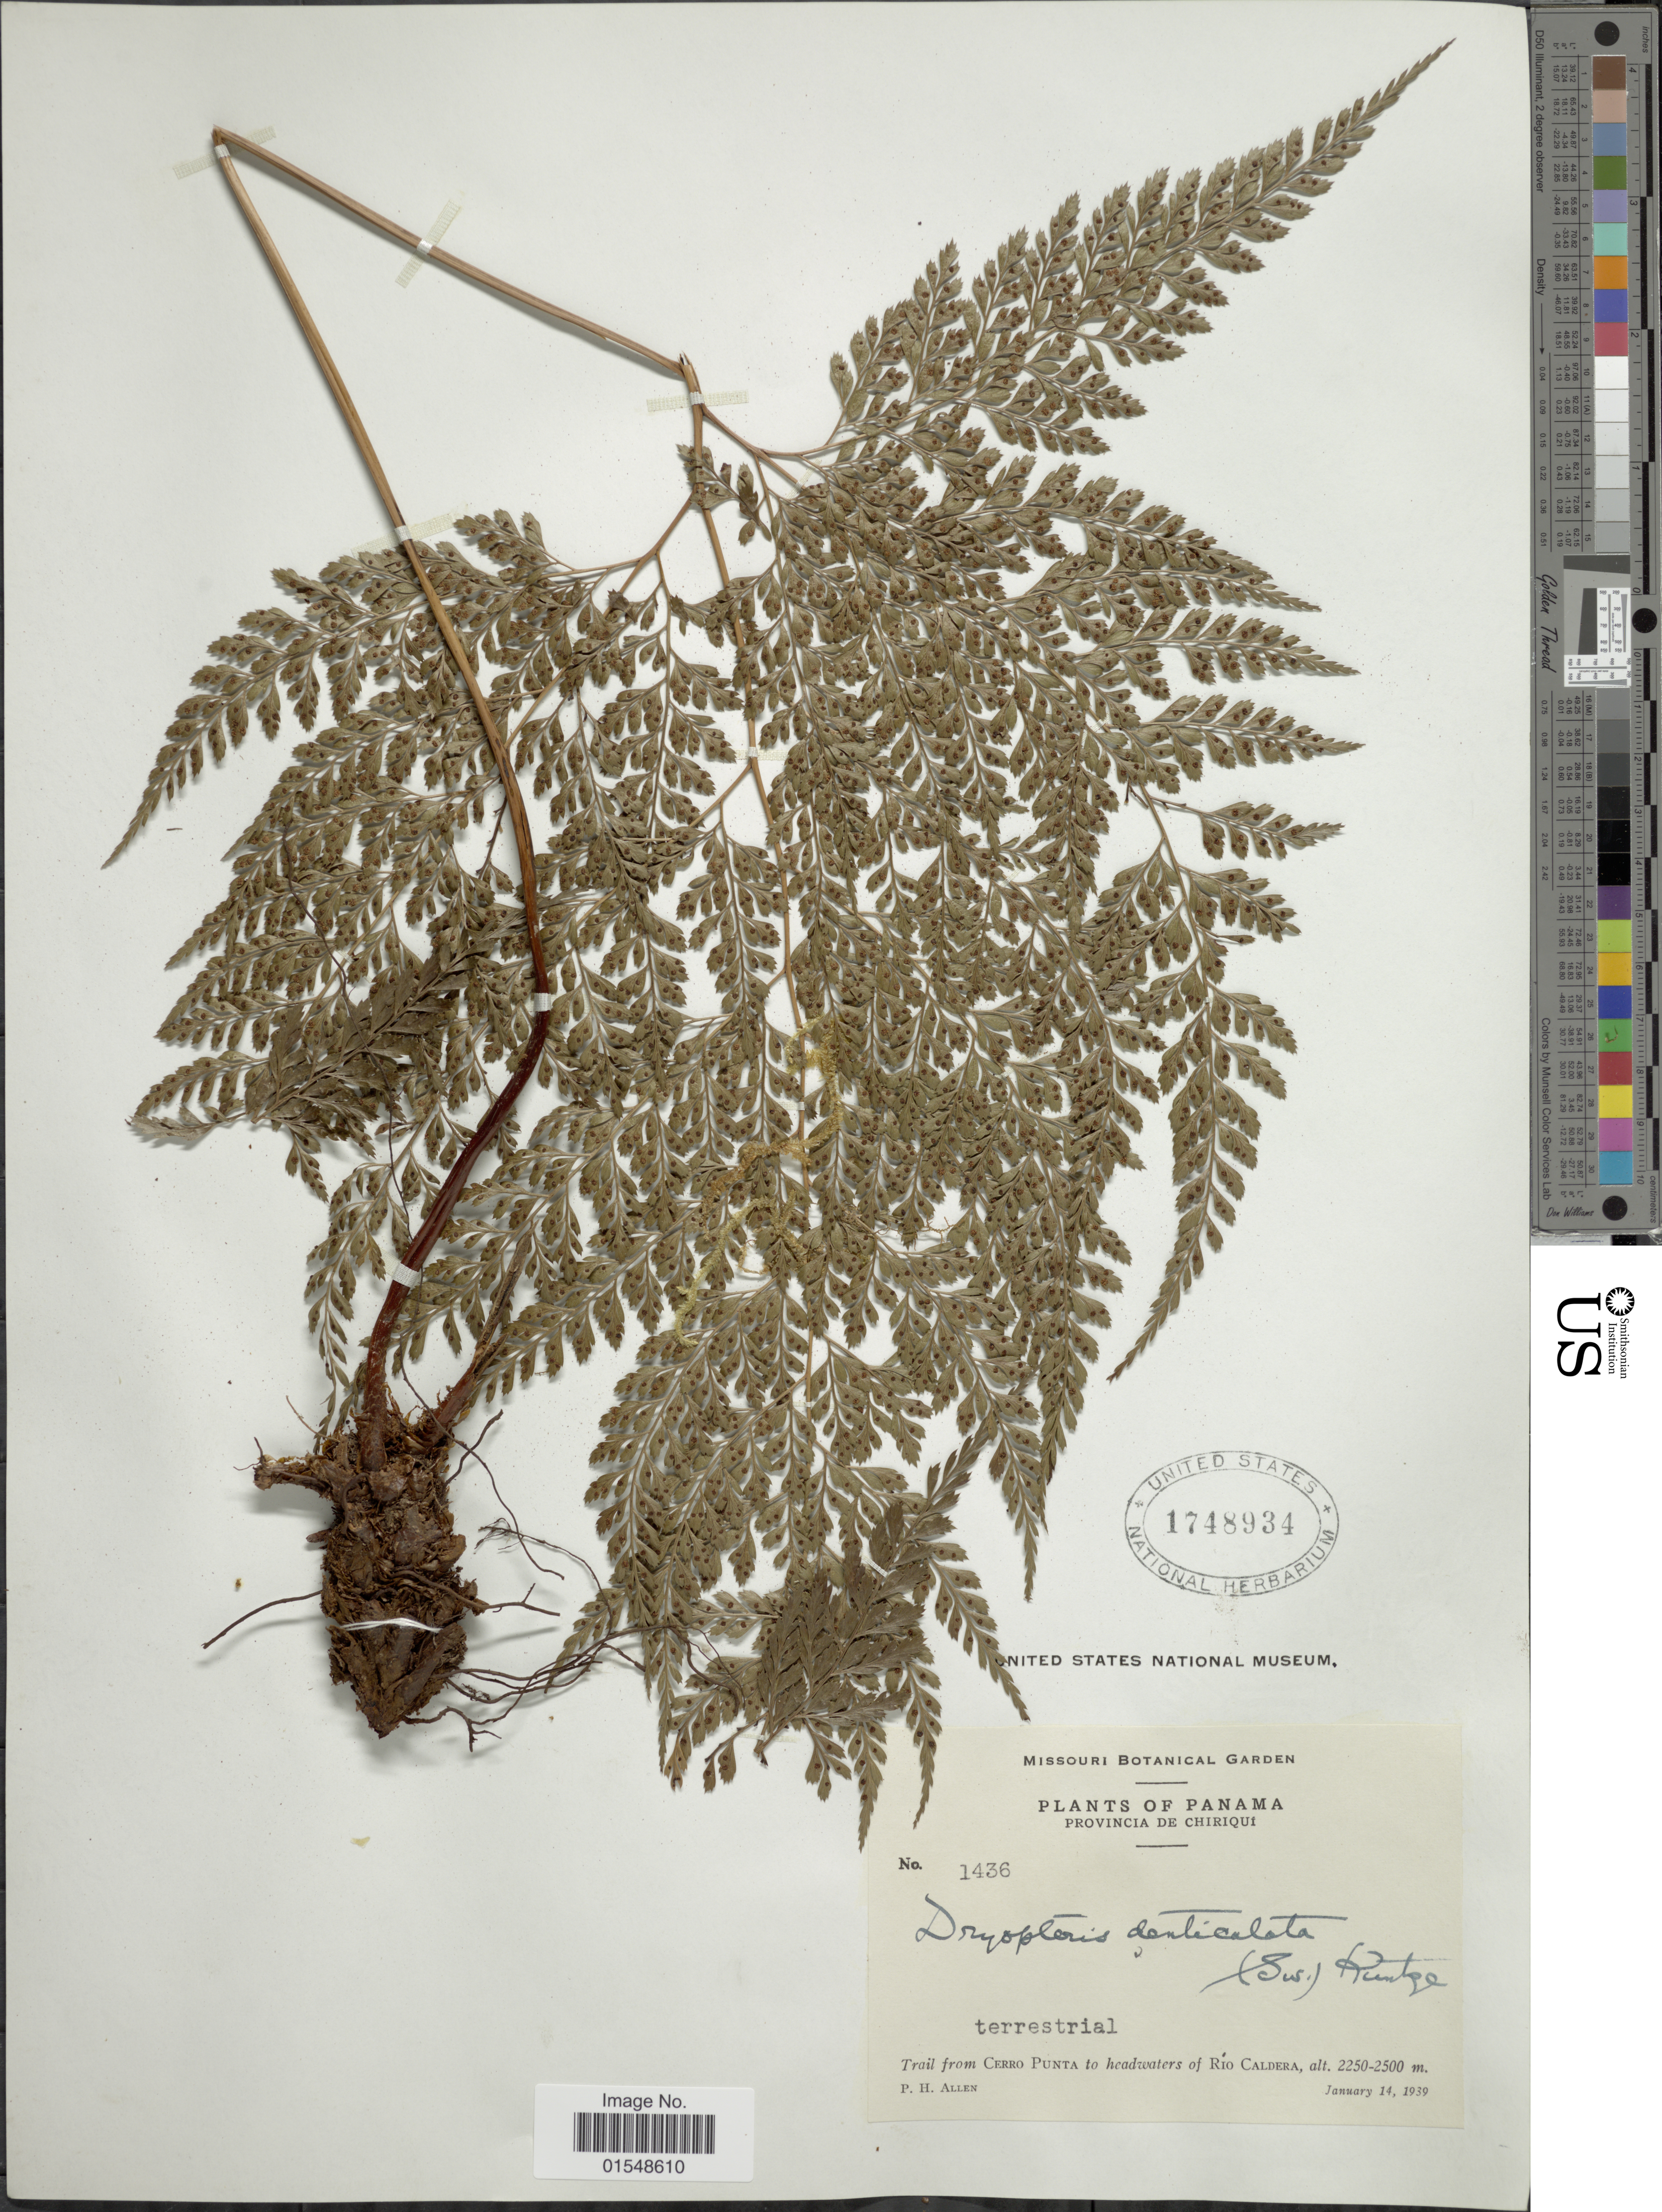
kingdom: Plantae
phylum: Tracheophyta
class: Polypodiopsida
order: Polypodiales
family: Dryopteridaceae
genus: Arachniodes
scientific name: Arachniodes denticulata var. jucunda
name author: (Fée) Lellinger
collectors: P. H. Allen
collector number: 1436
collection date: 1939-01-14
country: Panama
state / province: Chiriqui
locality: Trail from Cerro Punta to headwaters of Río Caldera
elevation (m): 2250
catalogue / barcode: US 1748934